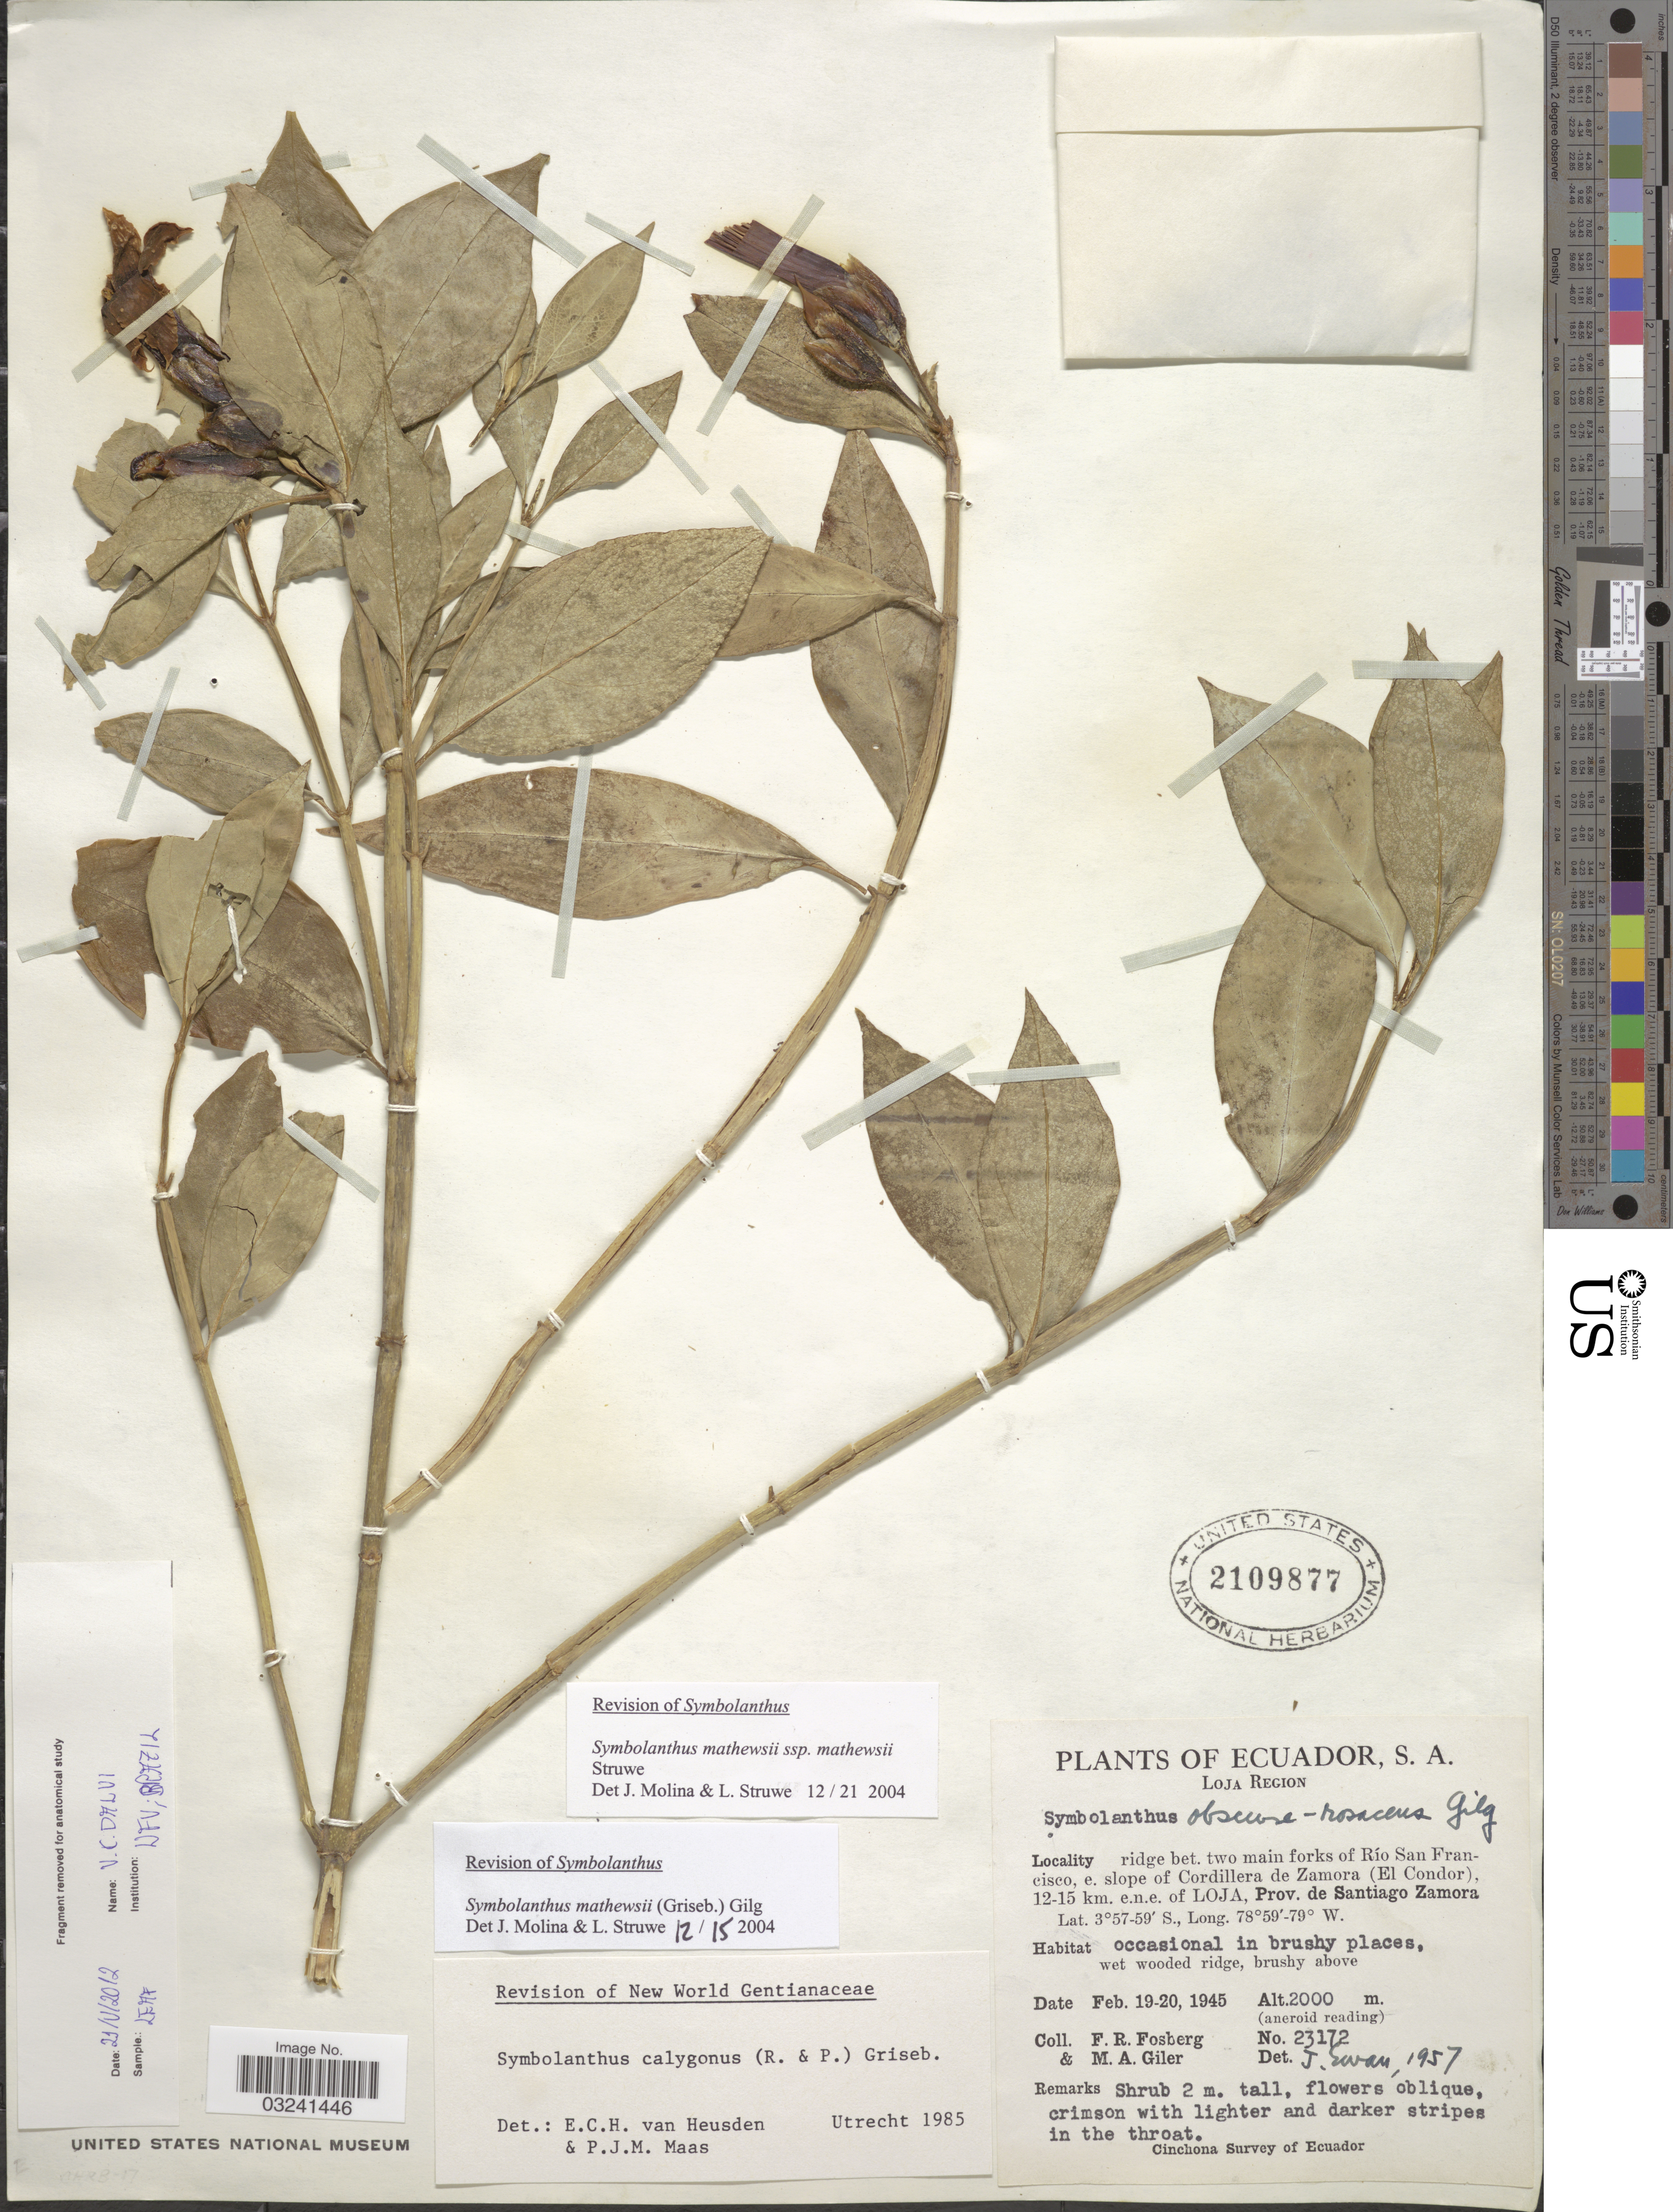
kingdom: Plantae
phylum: Tracheophyta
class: Magnoliopsida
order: Gentianales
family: Gentianaceae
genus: Symbolanthus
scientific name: Symbolanthus mathewsii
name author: (Griseb.) Ewan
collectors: F. R. Fosberg & M. Giler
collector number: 23172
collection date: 1945-02-19/1945-02-20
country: Ecuador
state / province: Loja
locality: Loga Region, ridge bet. two main forks of Río San Francisco, e. slope of Cordillera de Zamora (El Condor), 12-15 km. e.n.e. of Loja, Prov. de Santiago Zamora.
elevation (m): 2000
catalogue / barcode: US 2109877